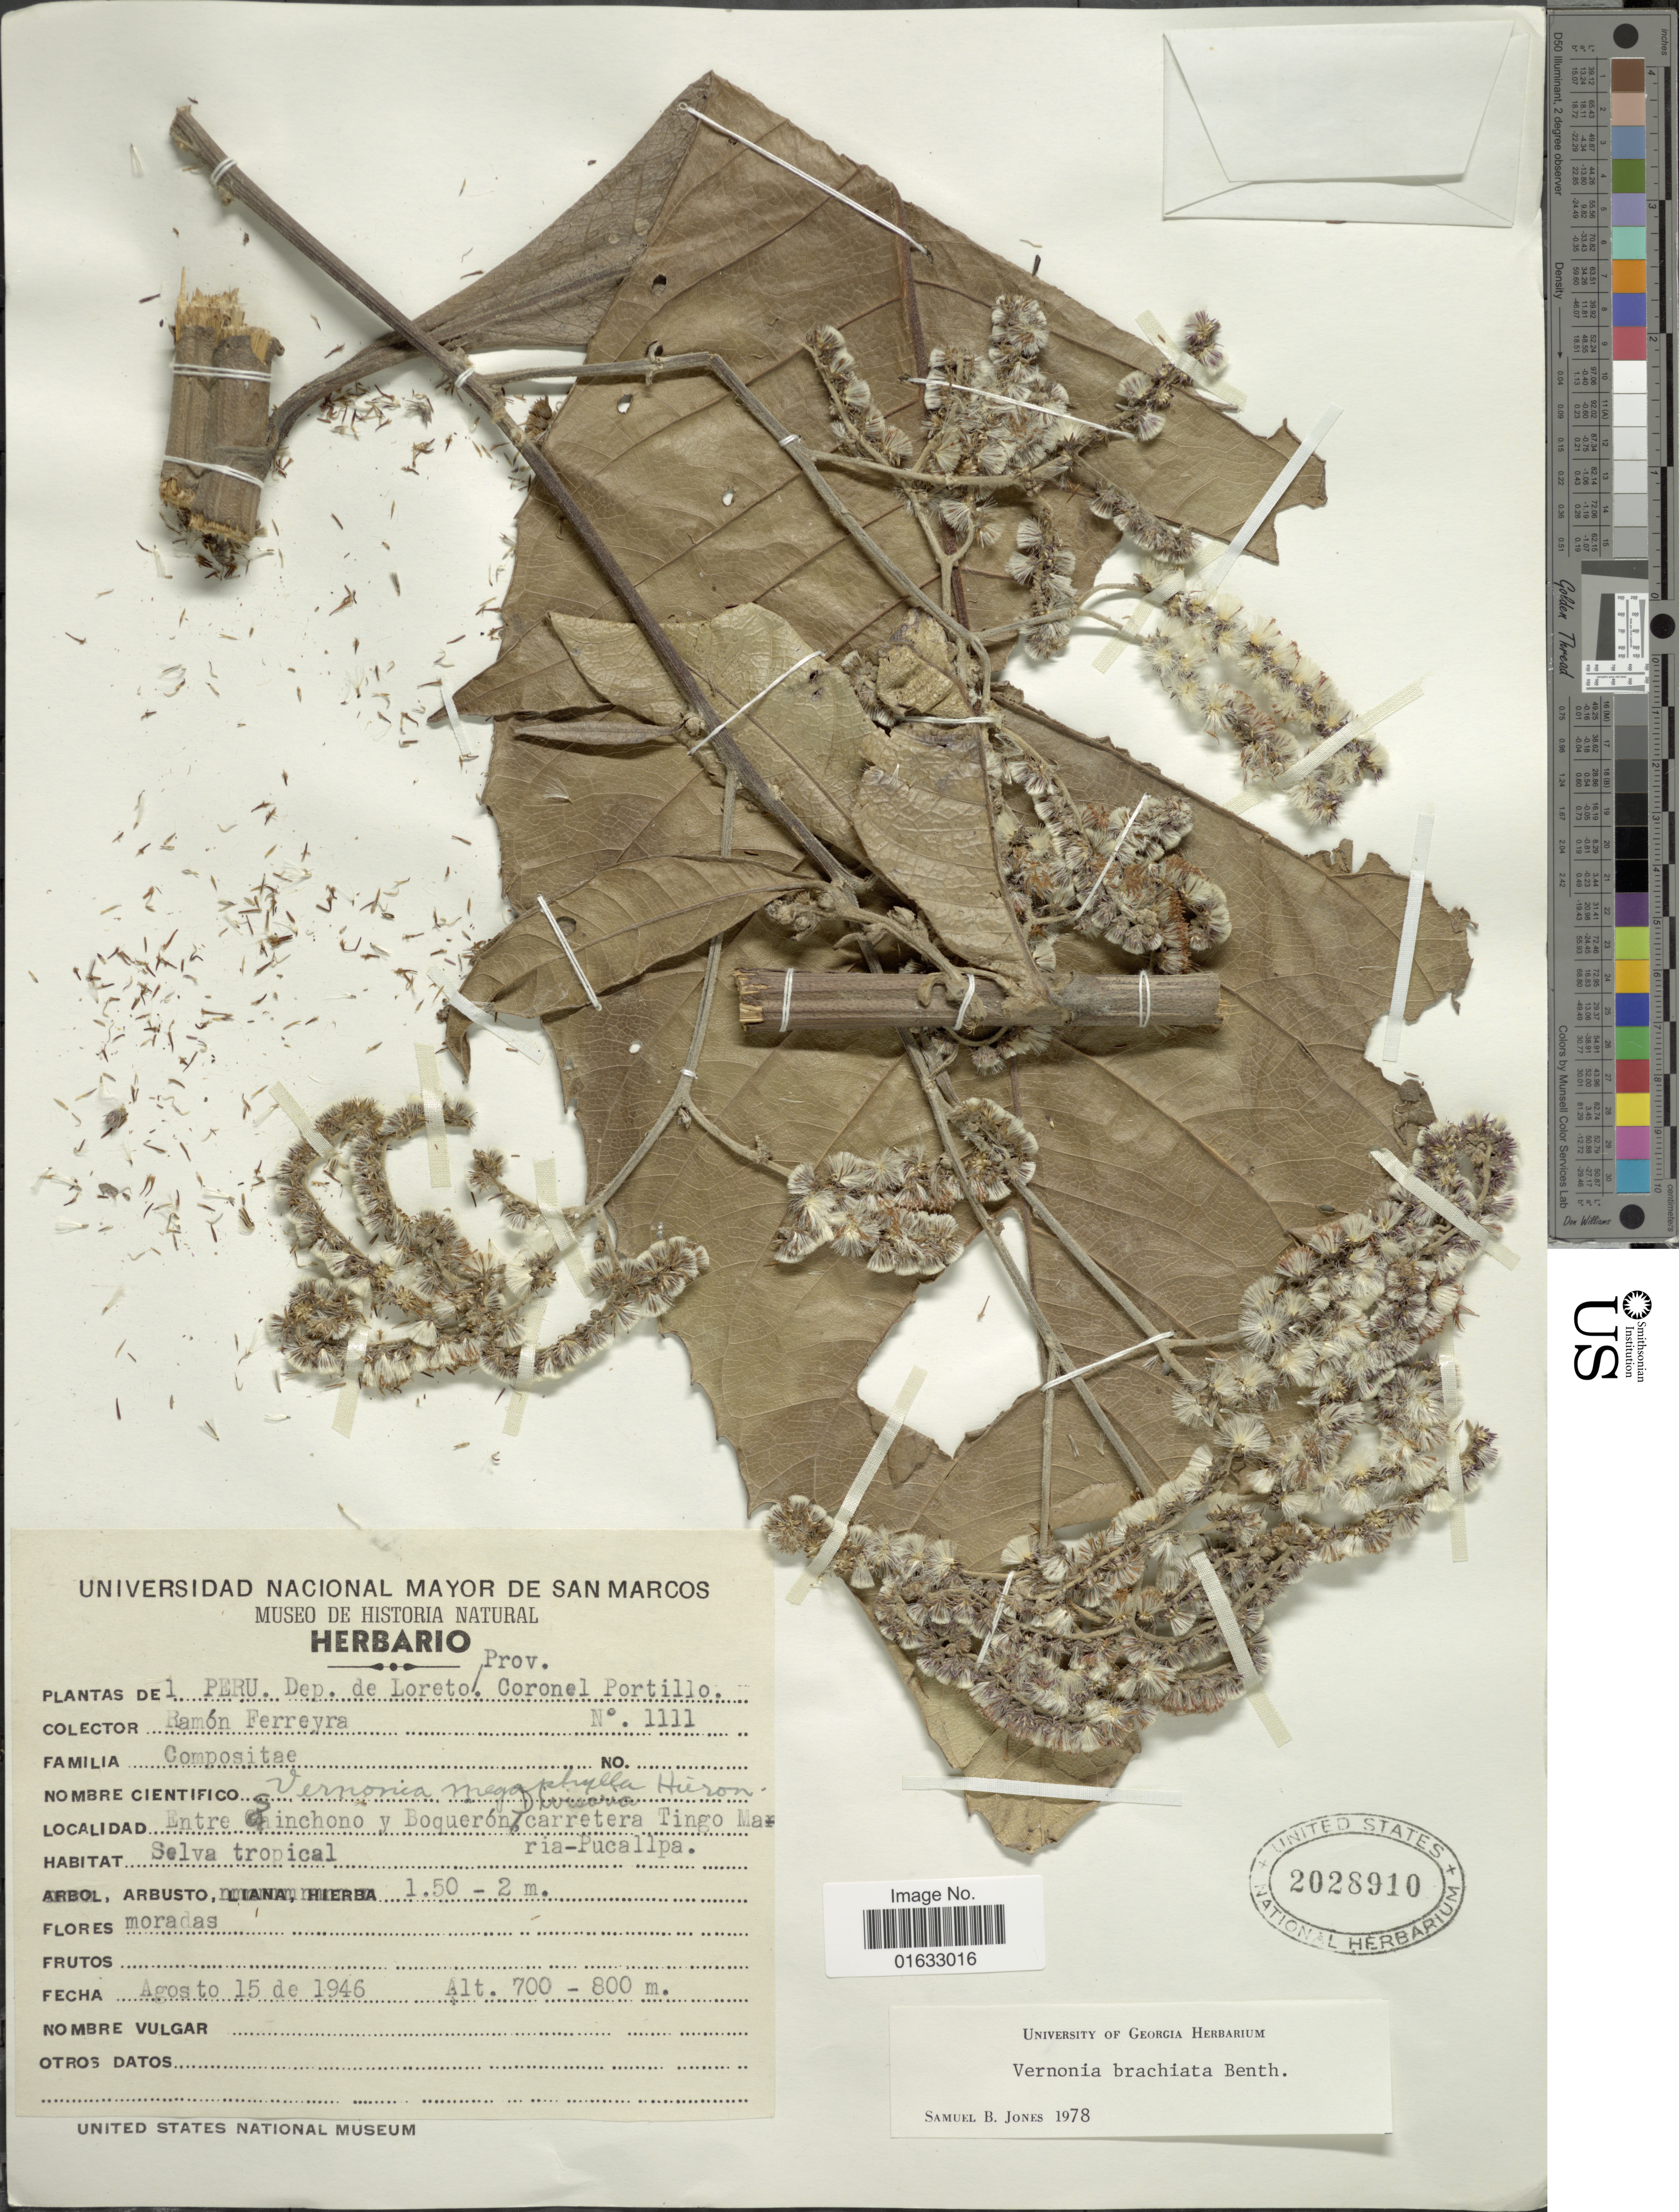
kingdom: Plantae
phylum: Tracheophyta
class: Magnoliopsida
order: Asterales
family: Asteraceae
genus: Eirmocephala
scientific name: Eirmocephala megaphylla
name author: (Hieron.) H. Rob.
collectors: R. A. Ferreyra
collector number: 1111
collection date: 1946-08-15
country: Peru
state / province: Loreto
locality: Del Peru. Dep. de Loreto. Prov. Coronel Portillo, entre Sinchono y Boquerón carretera Tingo Maria-Pucallpa.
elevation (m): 700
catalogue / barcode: US 2028910